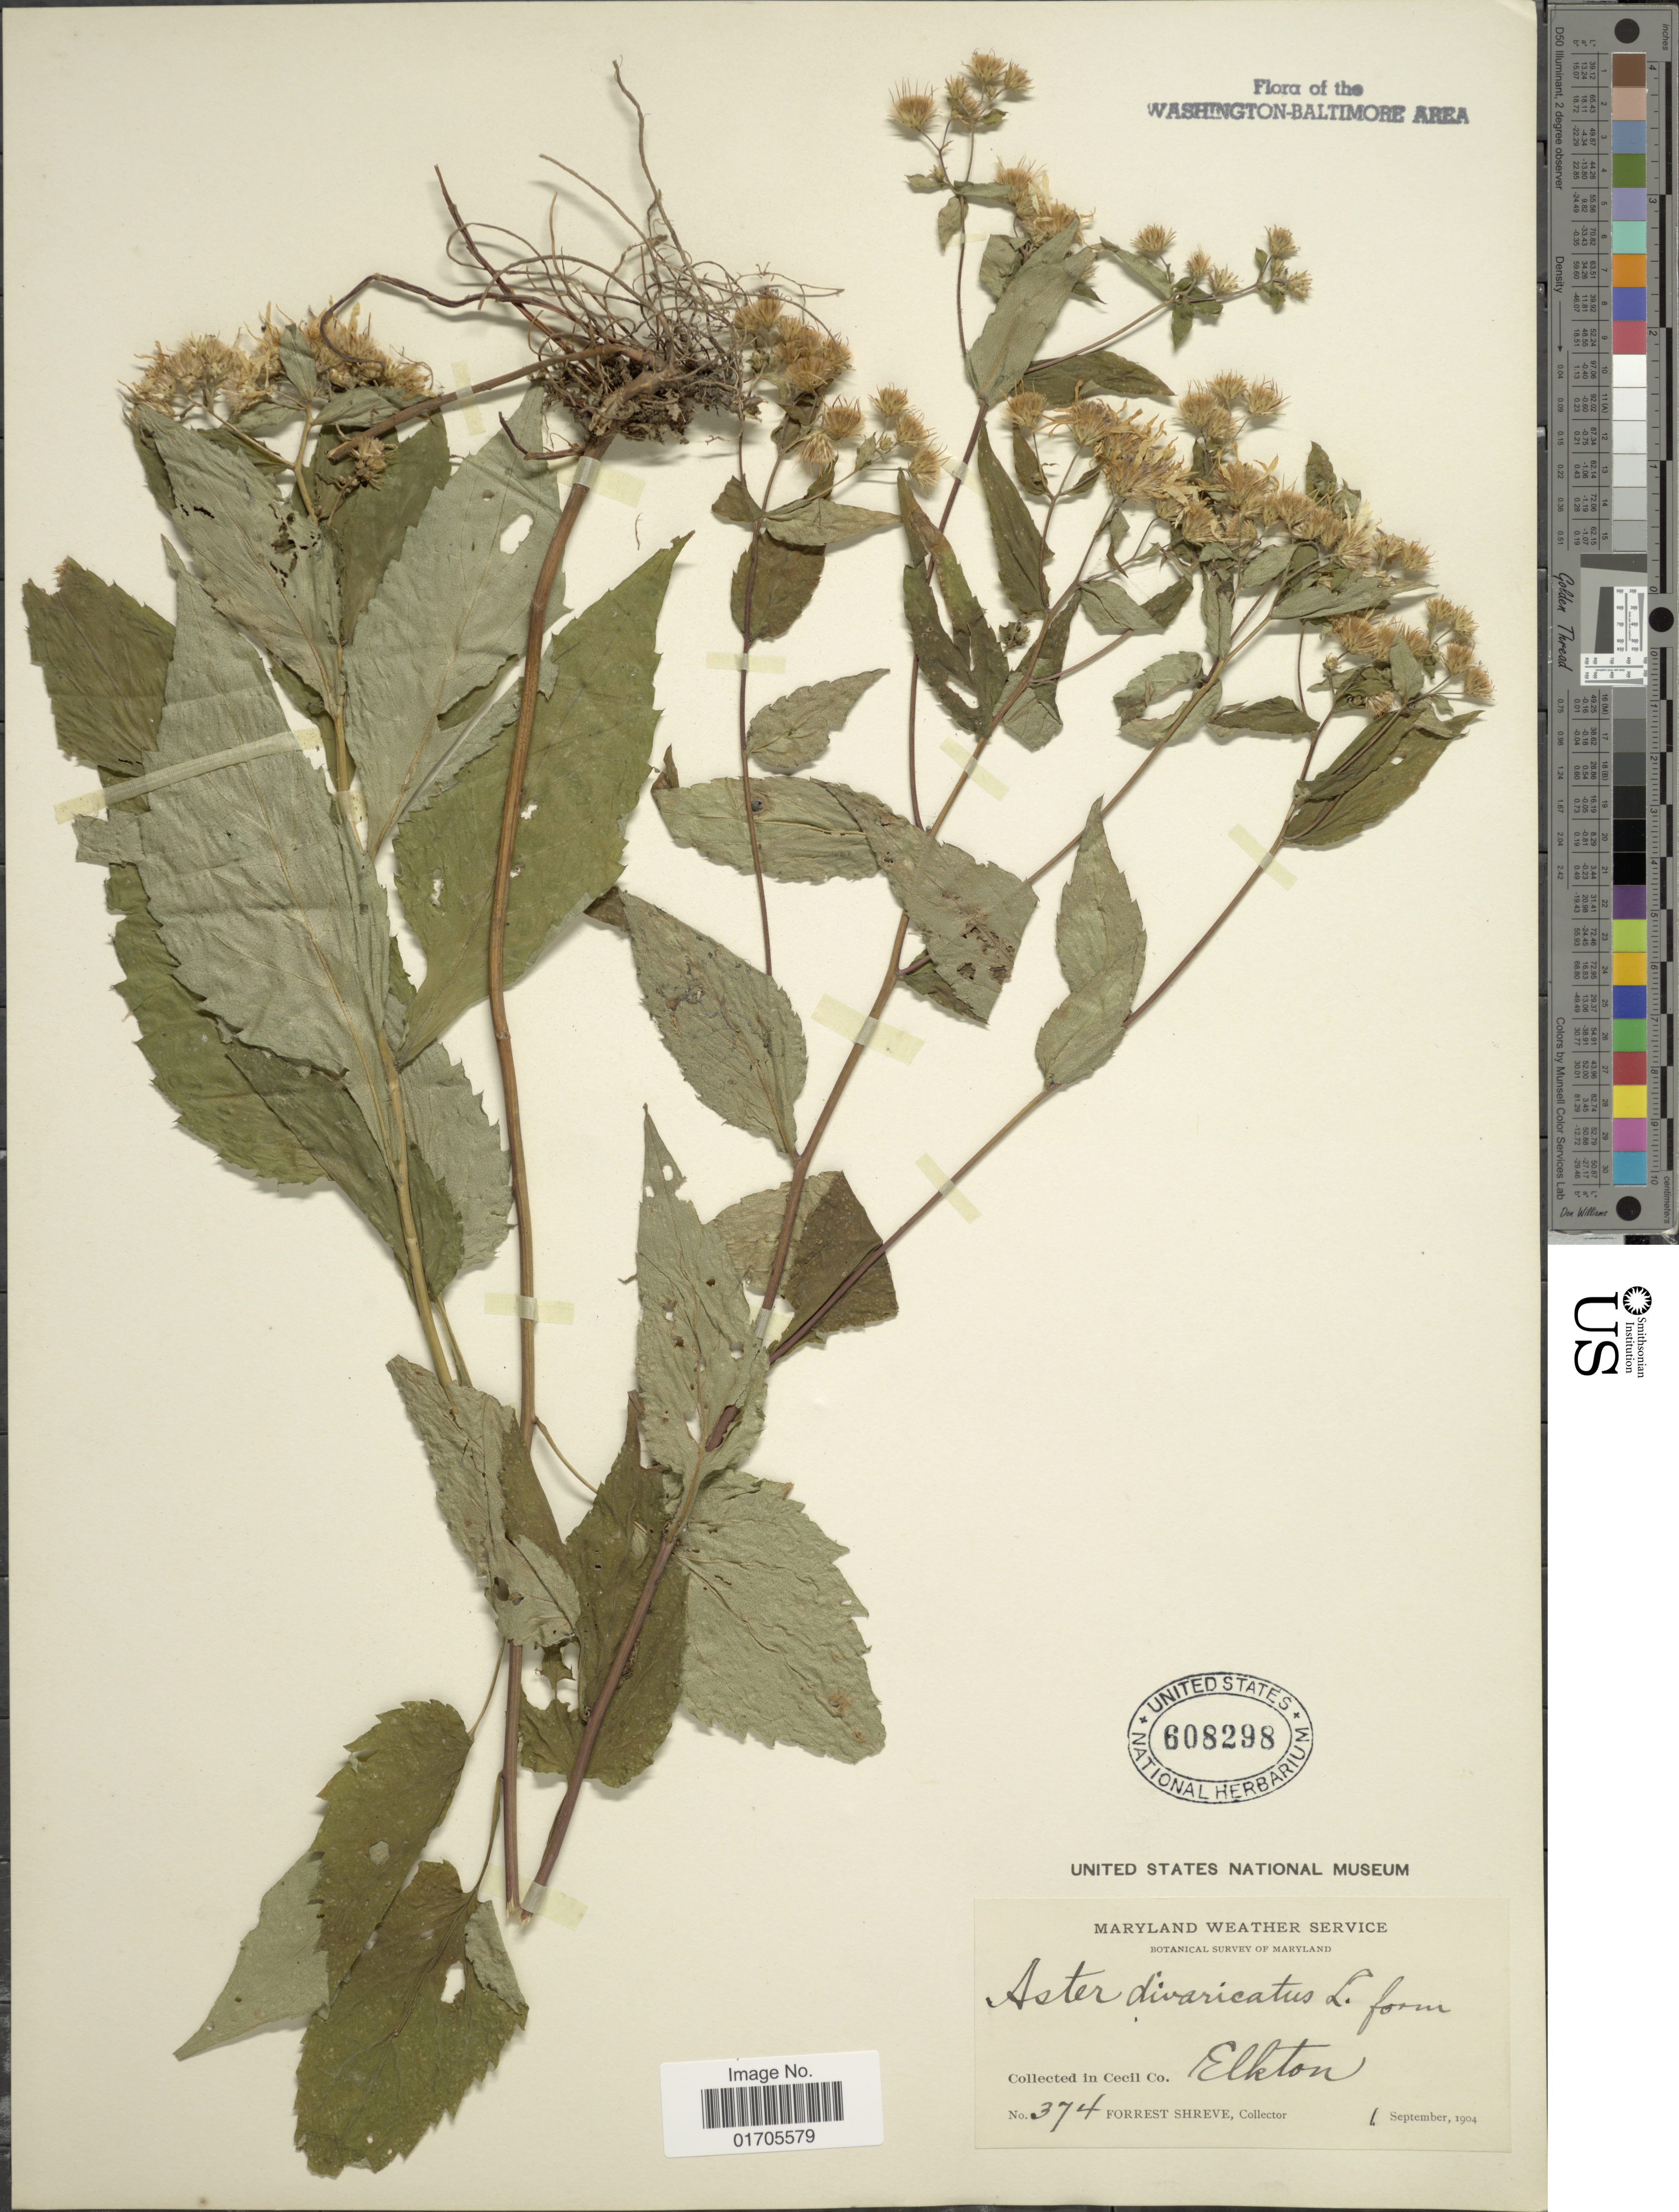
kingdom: Plantae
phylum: Tracheophyta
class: Magnoliopsida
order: Asterales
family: Asteraceae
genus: Eurybia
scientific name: Eurybia divaricata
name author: (L.) G.L. Nesom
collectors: F. Shreve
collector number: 374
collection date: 1904-09-01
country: United States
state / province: Maryland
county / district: Cecil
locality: Maryland Weather Service. Cecil Co. Elkton.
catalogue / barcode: US 608298